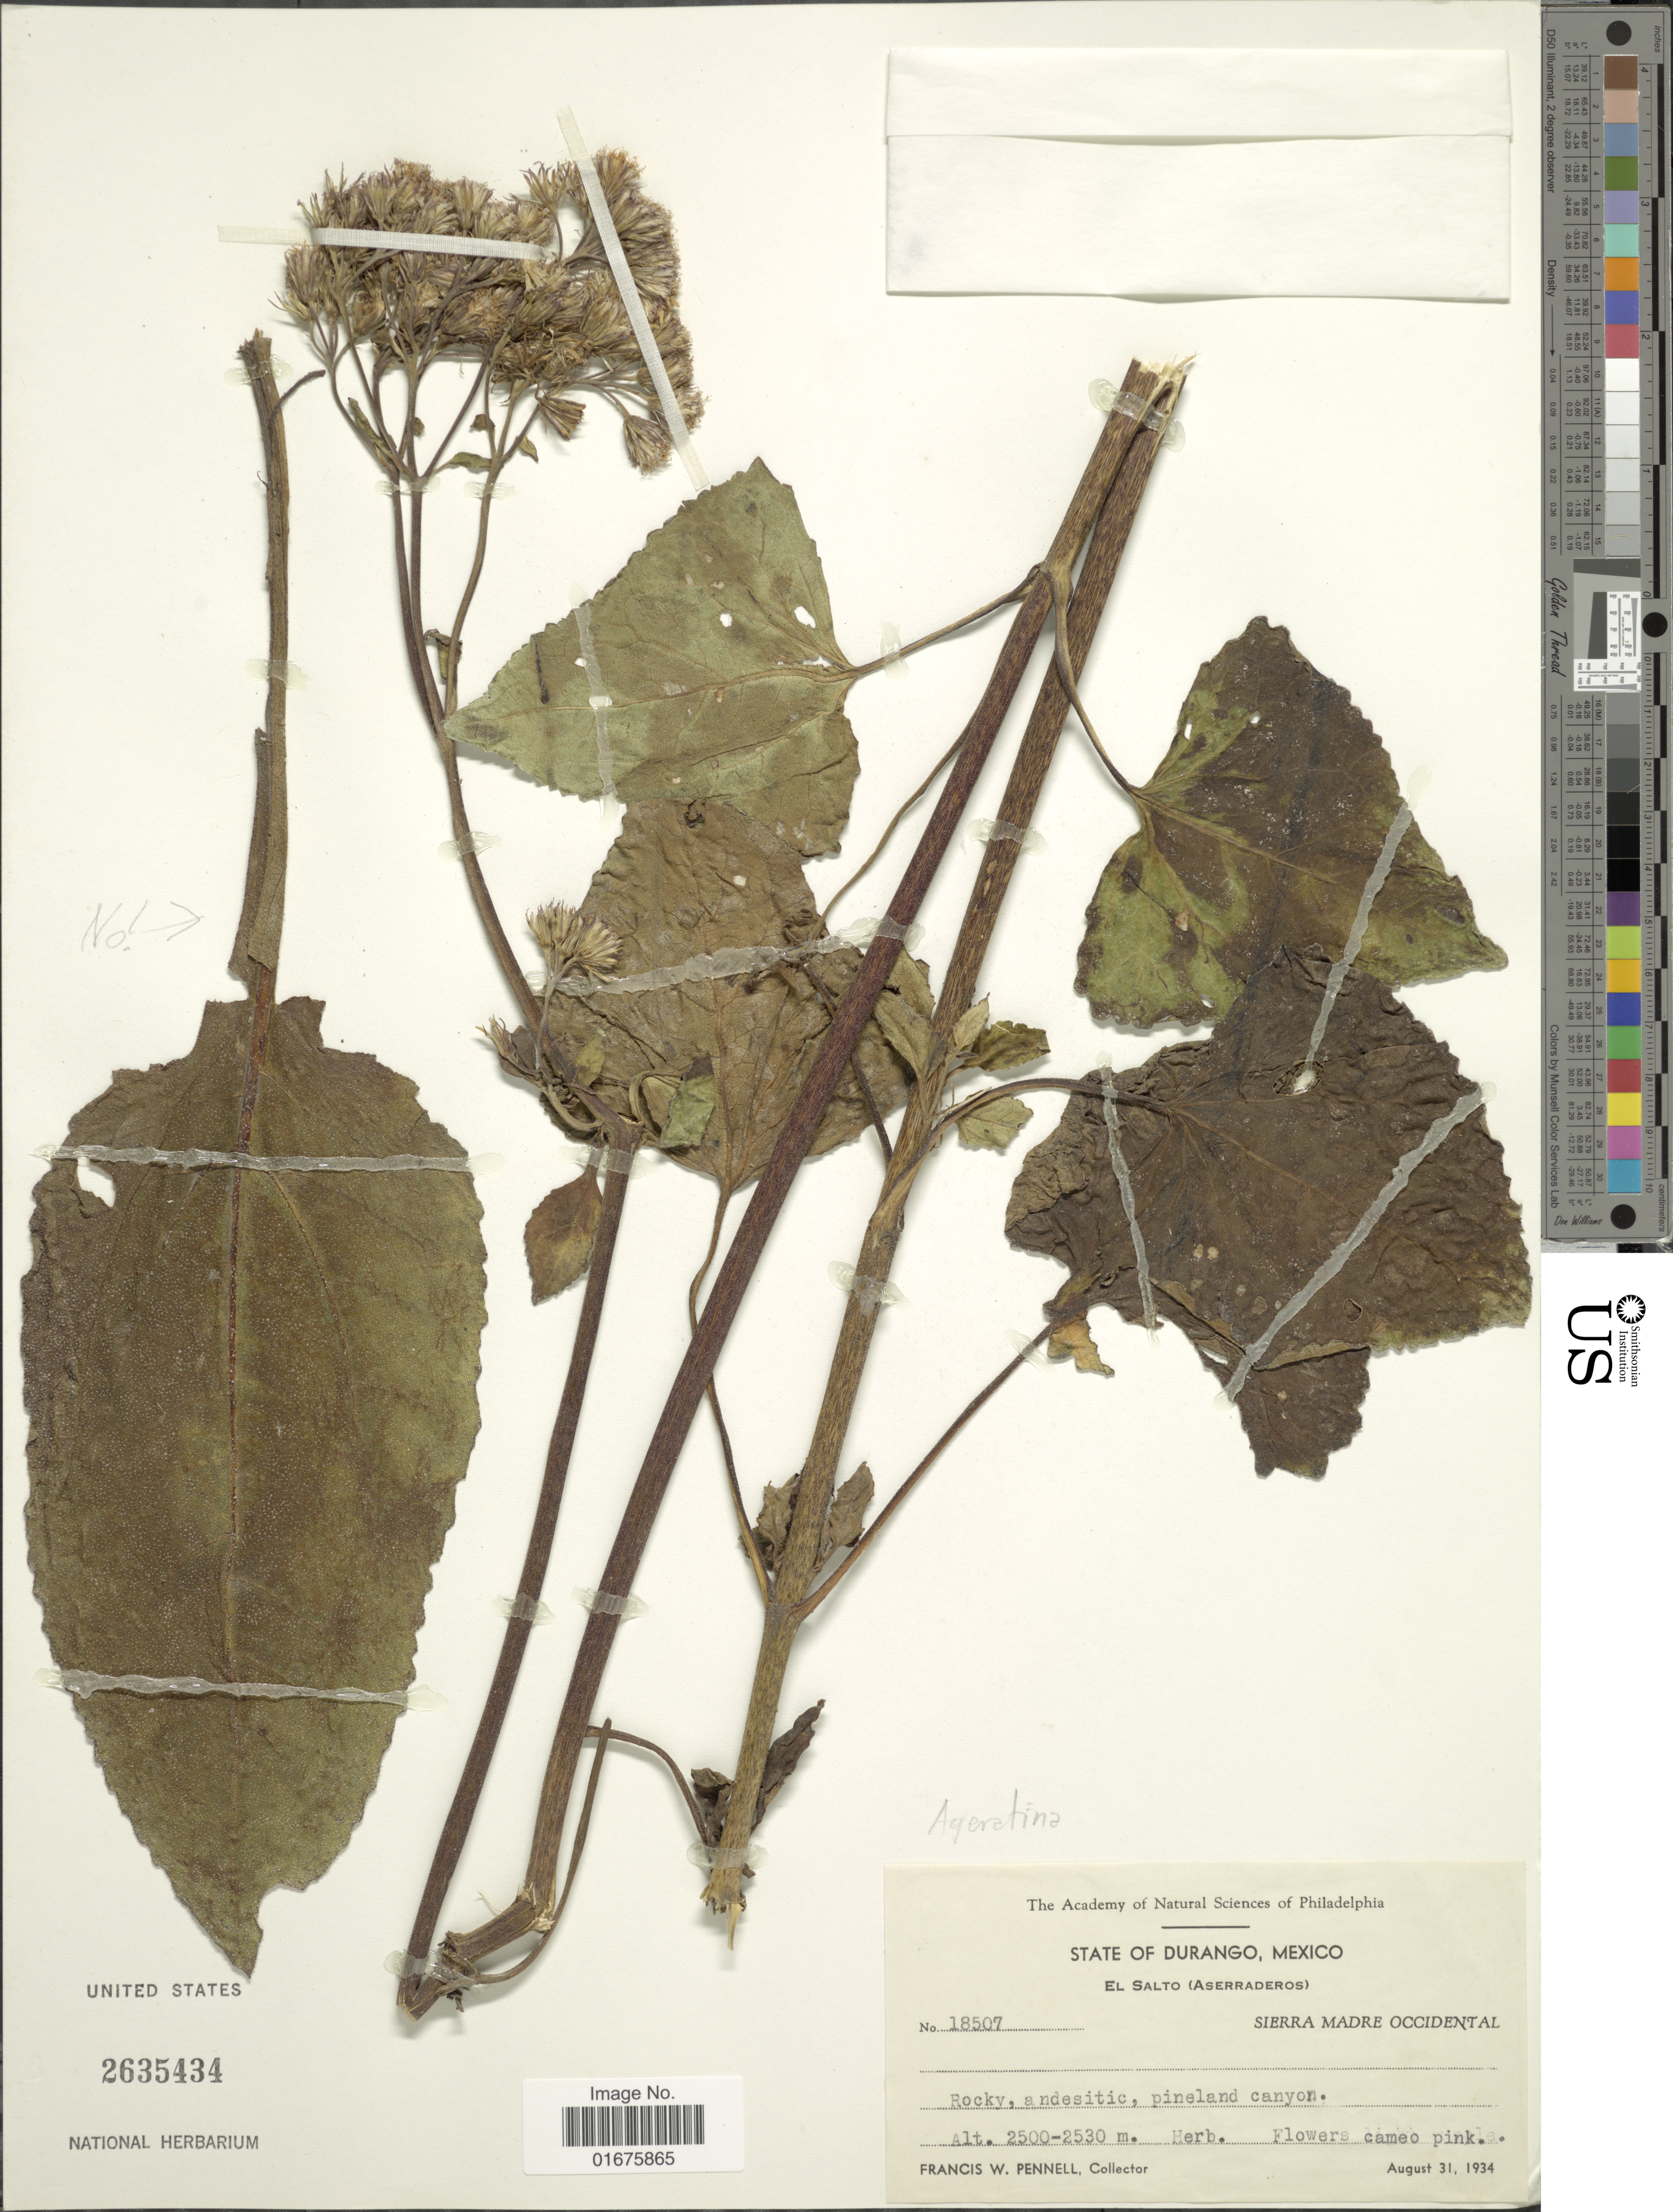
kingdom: Plantae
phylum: Tracheophyta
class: Magnoliopsida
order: Asterales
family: Asteraceae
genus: Ageratina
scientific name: Ageratina grashoffii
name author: B.L. Turner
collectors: F. W. Pennell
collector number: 18507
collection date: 1934-08-31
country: Mexico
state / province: Durango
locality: El Salto (Aserraderos) Sierra Madre Occidental, Rocky, andesitic, pineland canyon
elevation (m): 2500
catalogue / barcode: US 2635434